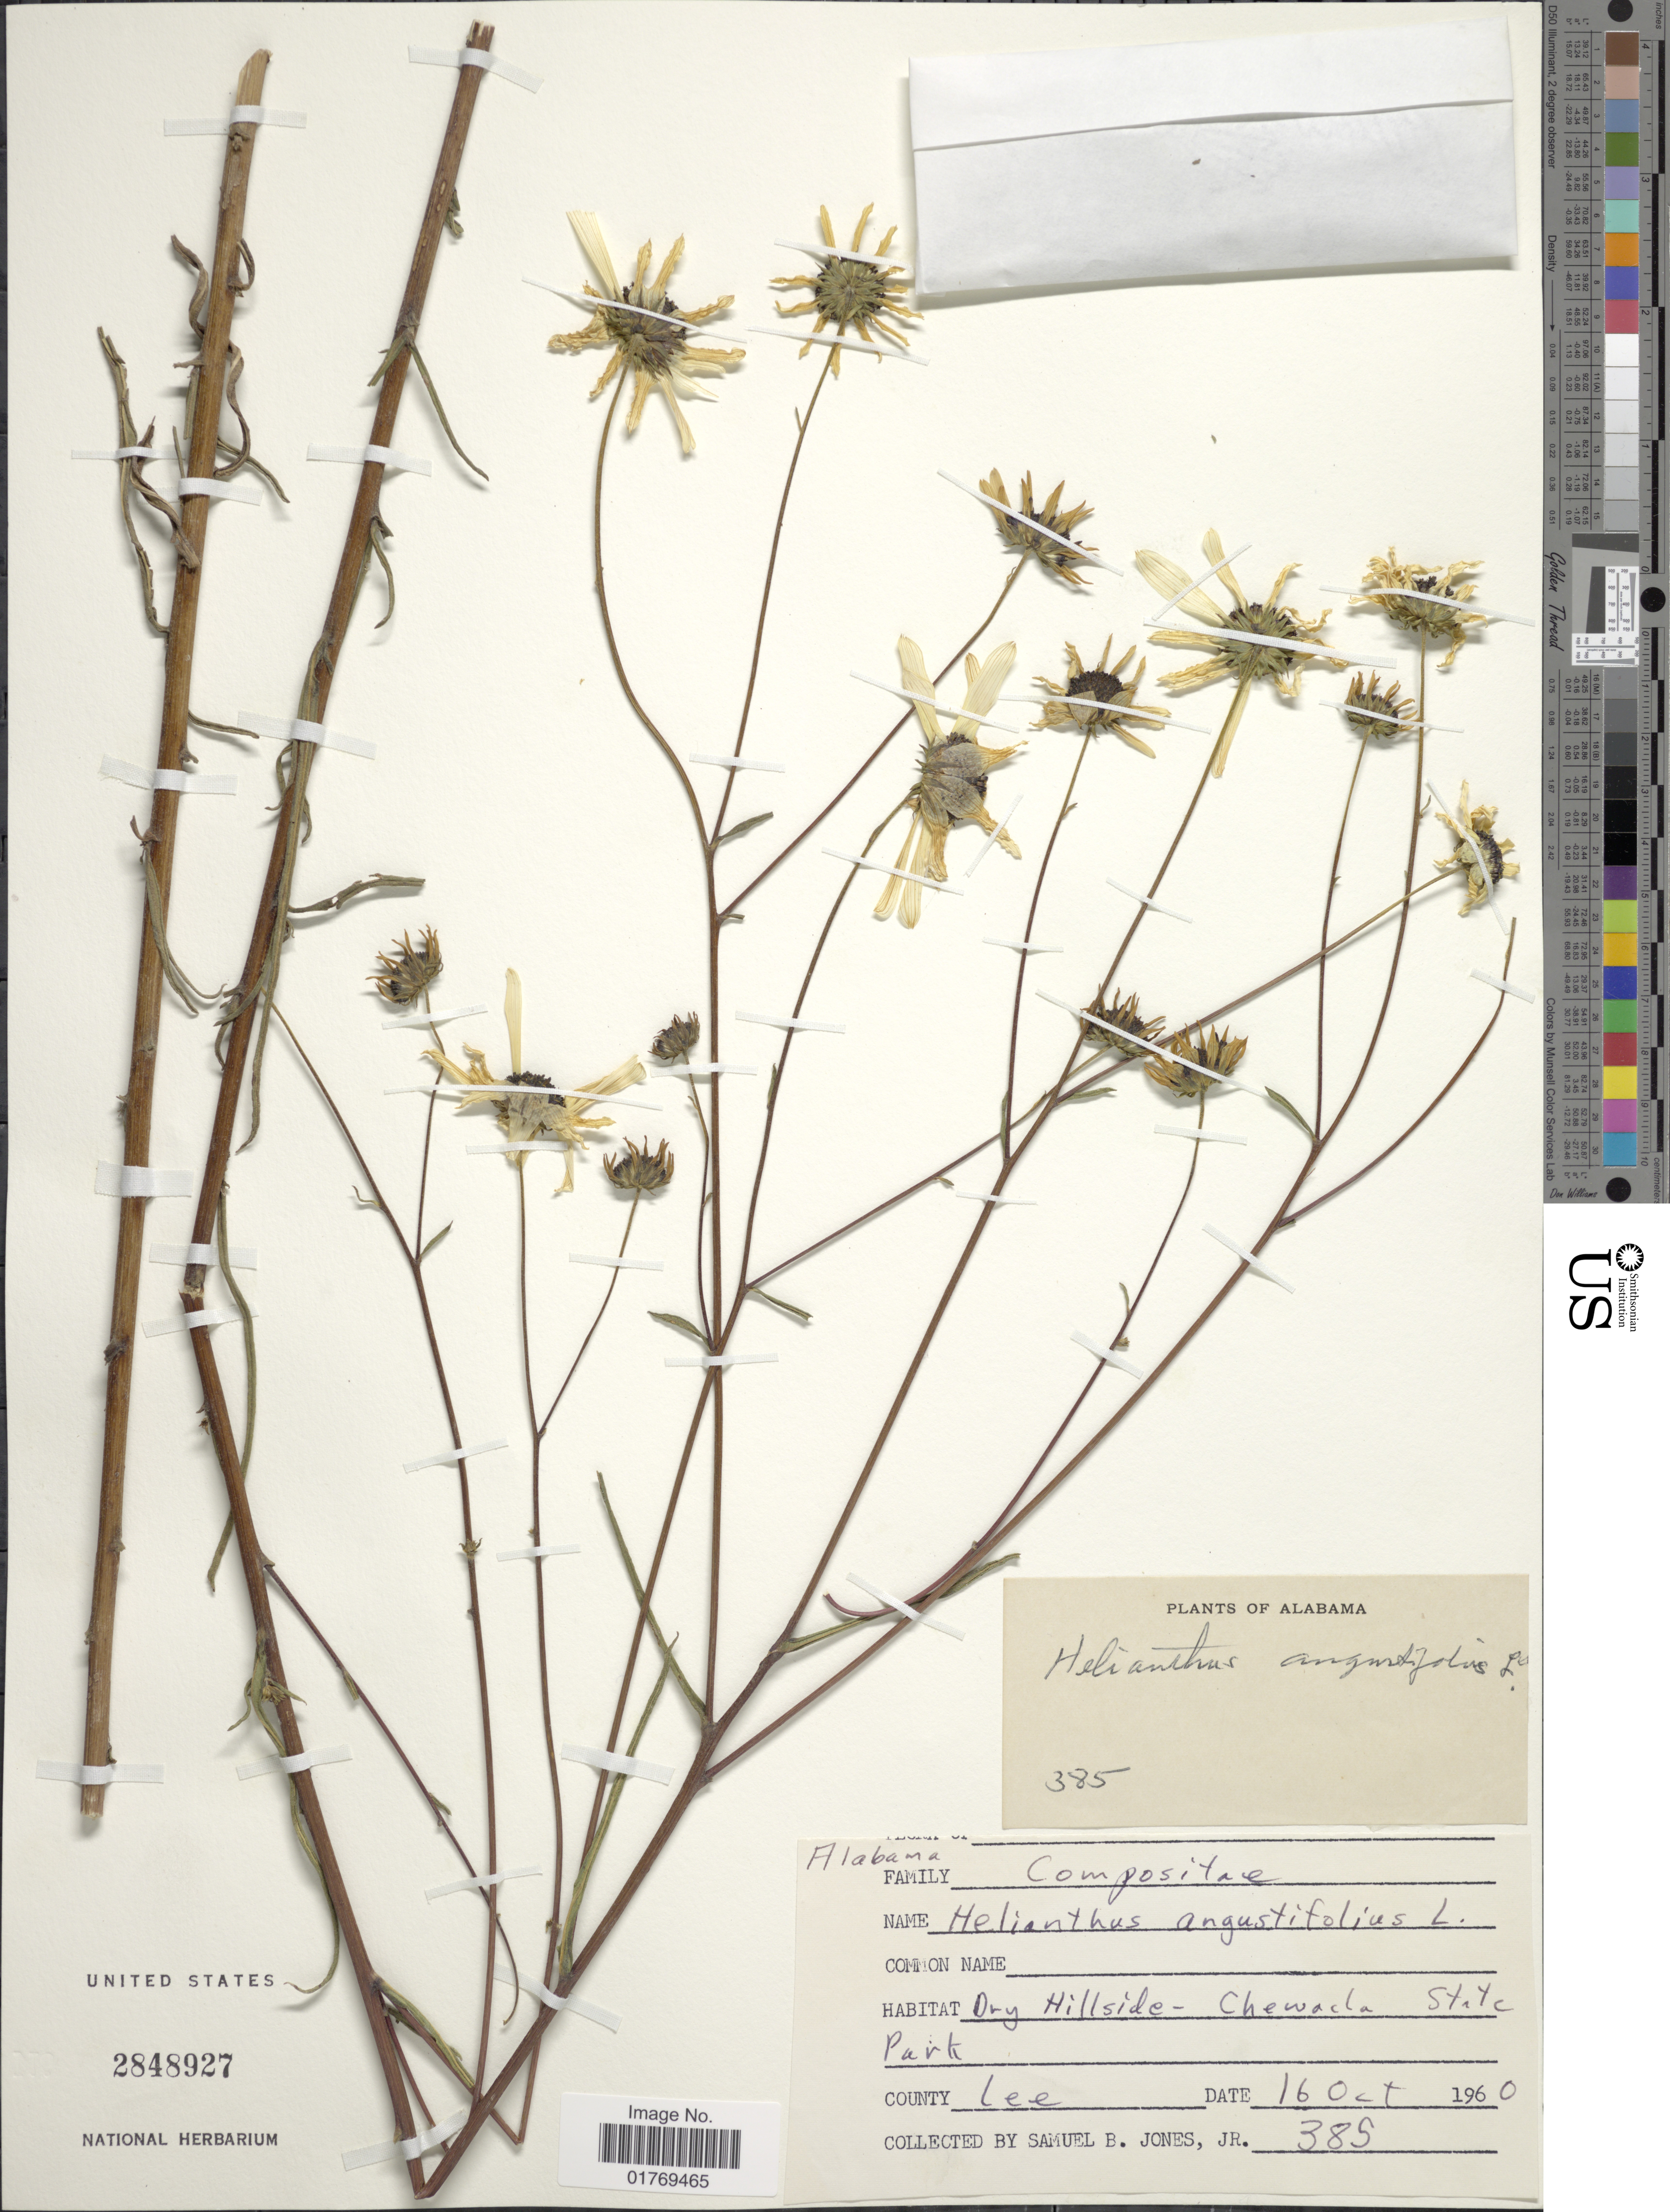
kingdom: Plantae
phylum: Tracheophyta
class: Magnoliopsida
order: Asterales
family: Asteraceae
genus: Helianthus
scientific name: Helianthus angustifolius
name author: L.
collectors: S. B. Jones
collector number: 385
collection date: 1960-10-16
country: United States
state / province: Alabama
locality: Dry Hillside - Chewada State Park. County Lee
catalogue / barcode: US 2848927